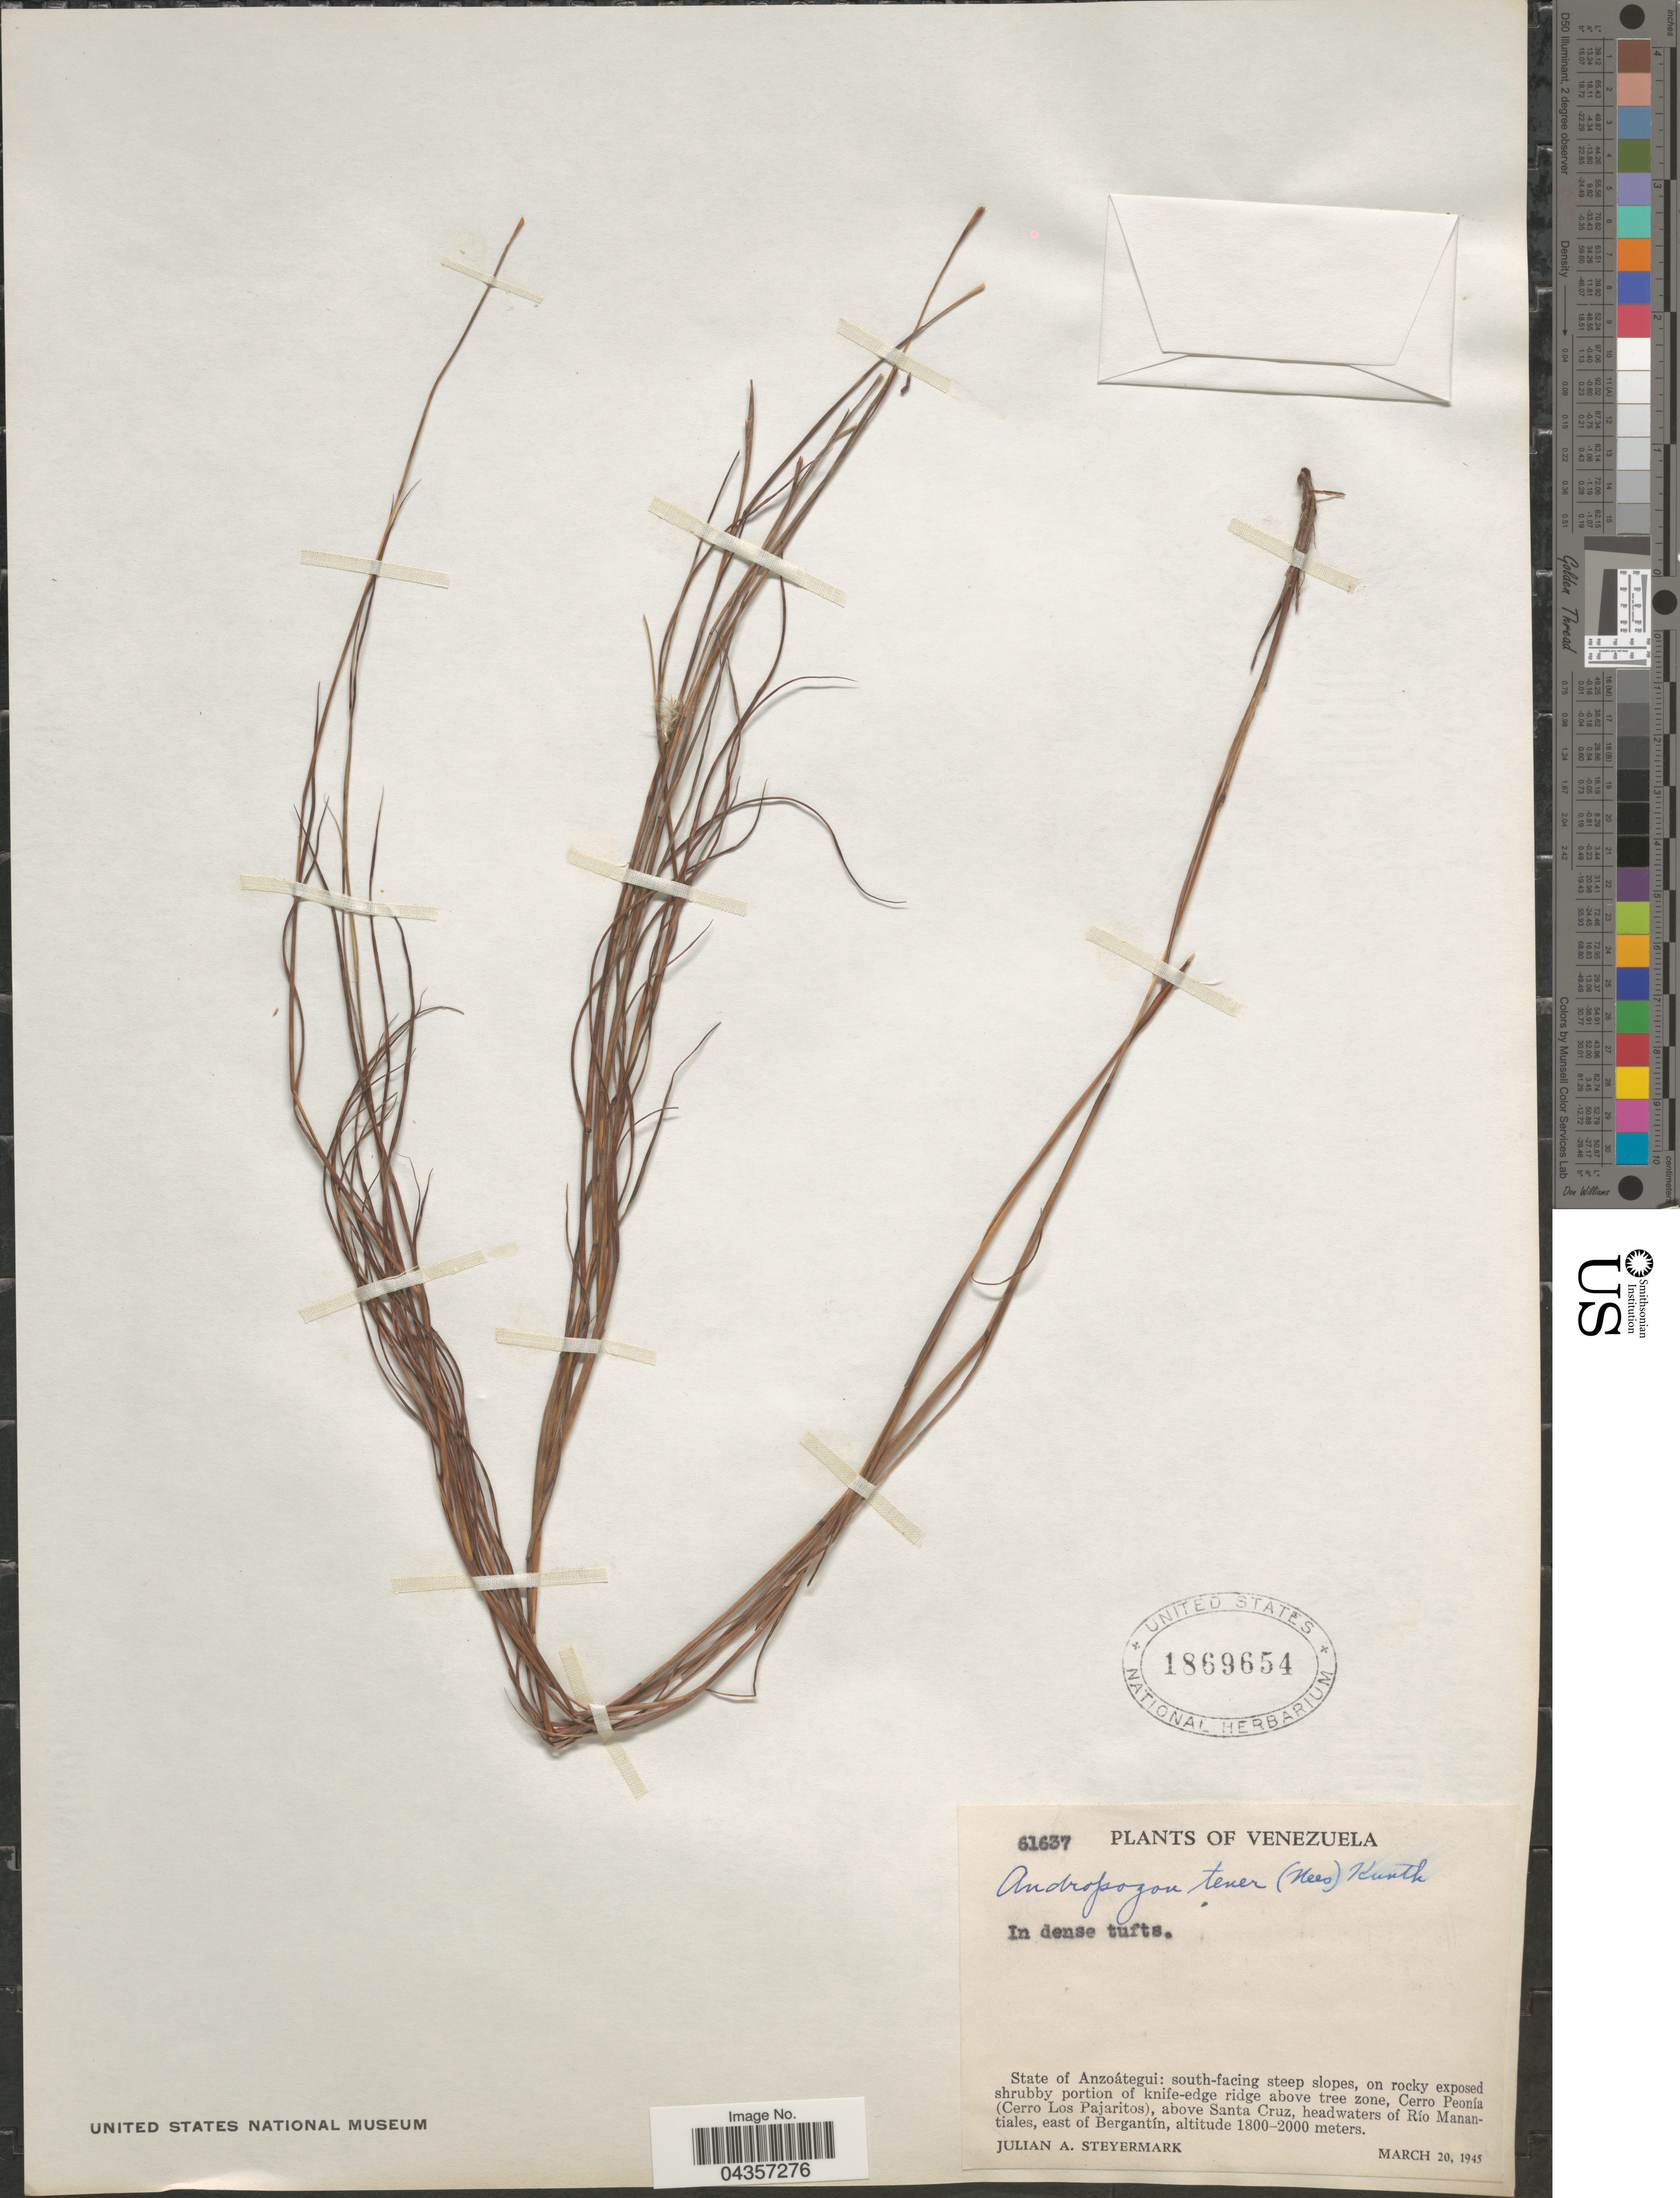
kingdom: Plantae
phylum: Tracheophyta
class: Liliopsida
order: Poales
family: Poaceae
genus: Schizachyrium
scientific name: Schizachyrium tenerum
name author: Nees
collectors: J. Steyermark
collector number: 61637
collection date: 1945-03-20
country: Venezuela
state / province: Anzoategui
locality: South-facing steep slopes, on rocky exposed shrubby portion of knife-edge ridge above tree zone, Cerro Peonía (Cerro Los Pajaritos), above Santa Cruz, headwaters of Río Manantiales, east of Bergantín.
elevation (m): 1800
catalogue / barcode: US 1869654